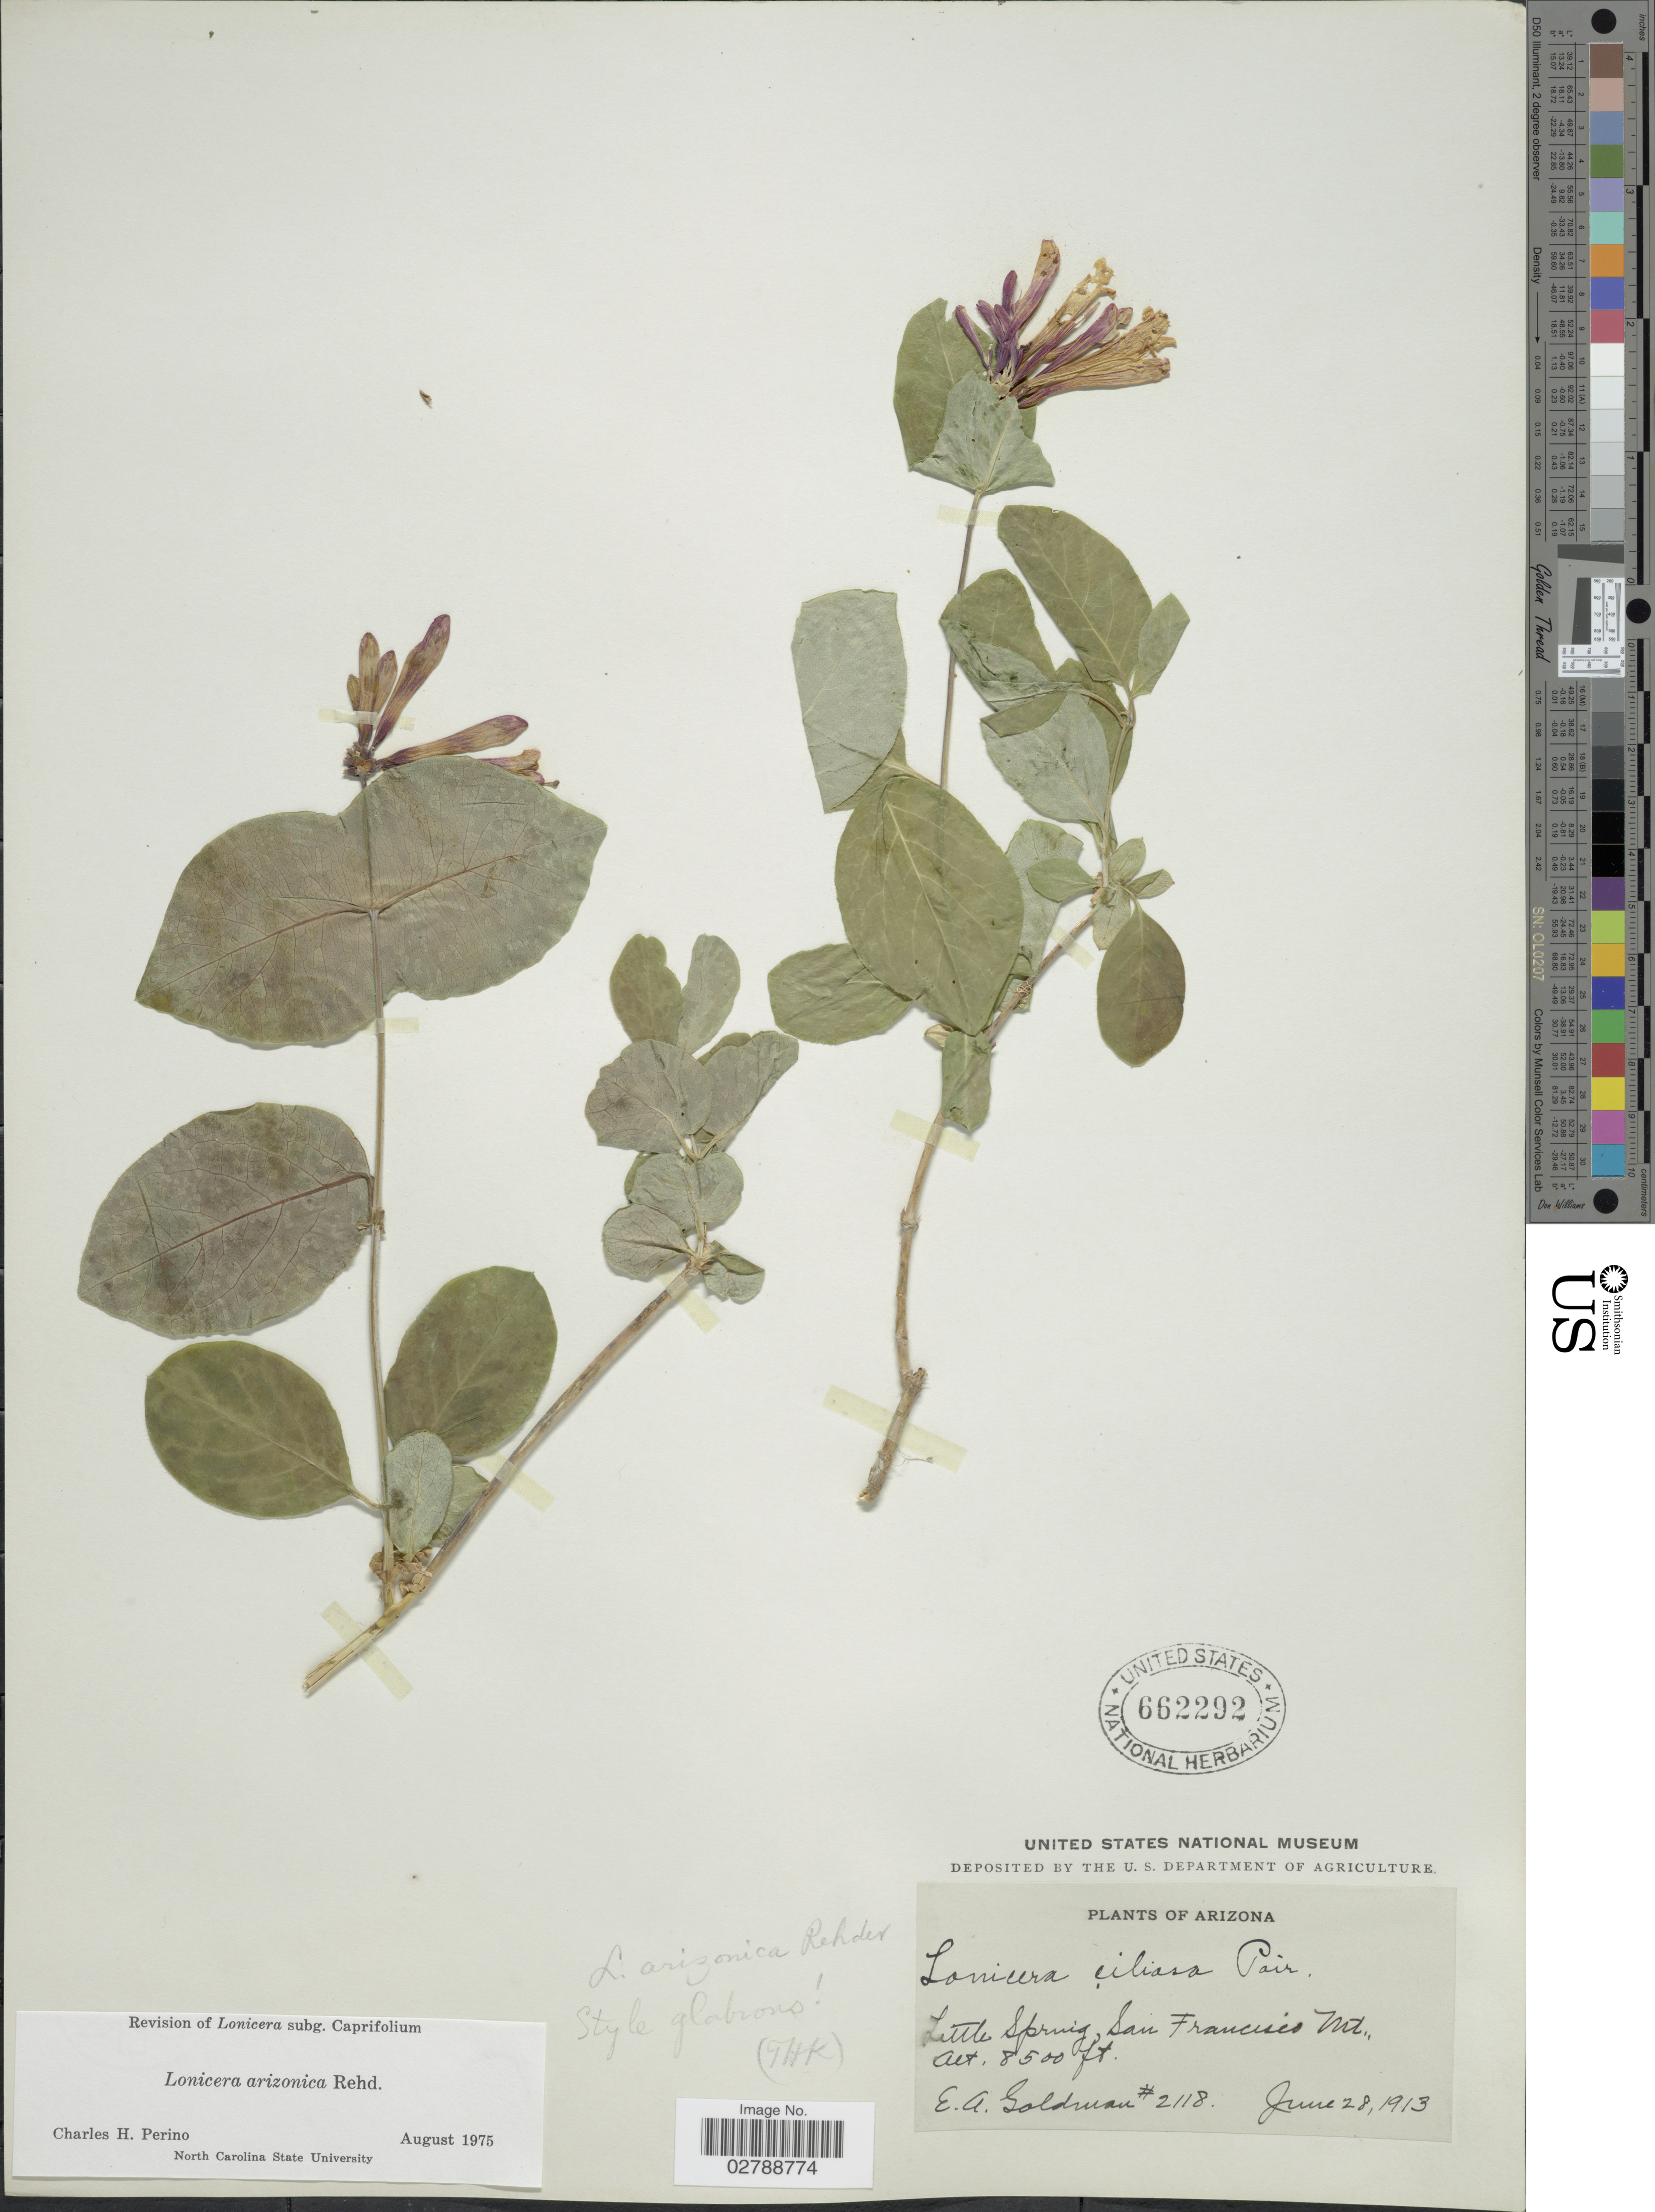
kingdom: Plantae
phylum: Tracheophyta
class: Magnoliopsida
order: Dipsacales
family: Caprifoliaceae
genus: Lonicera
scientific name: Lonicera arizonica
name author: Rehder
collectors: E. A. Goldman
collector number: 2118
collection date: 1913-06-28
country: United States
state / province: Arizona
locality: Little Spring, San Francisco Mt.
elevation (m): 2591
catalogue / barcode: US 662292